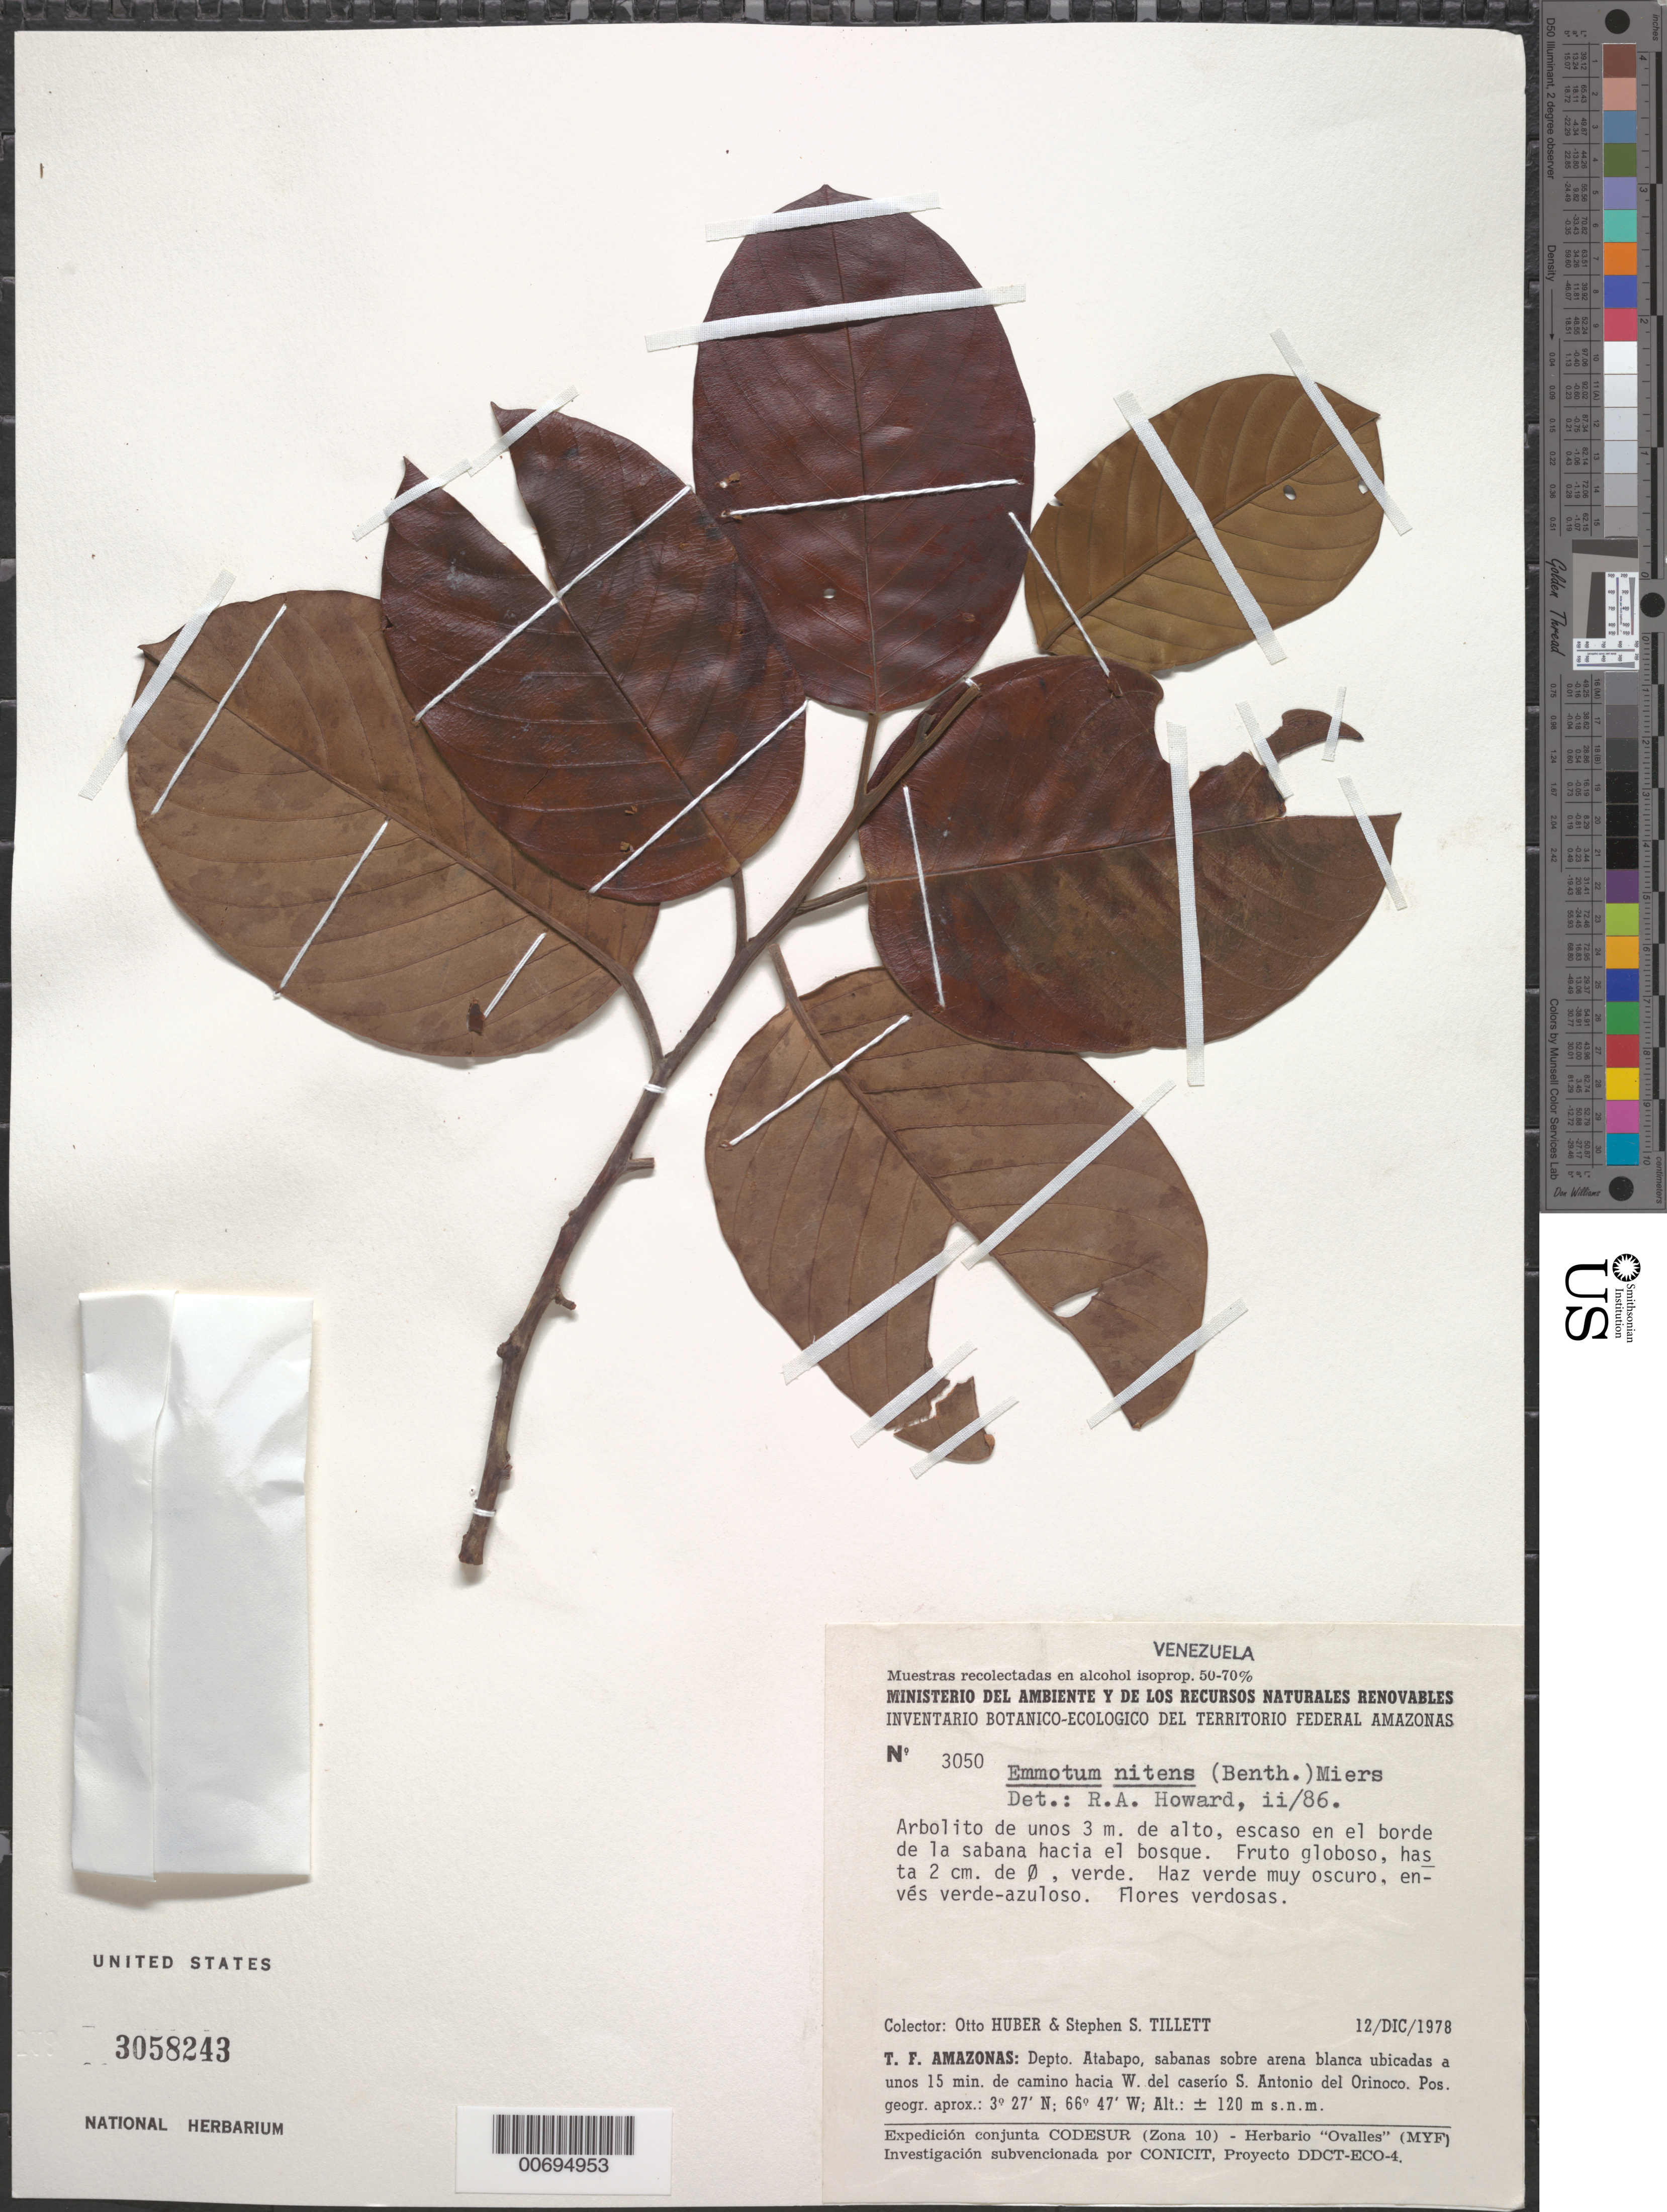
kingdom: Plantae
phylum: Tracheophyta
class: Magnoliopsida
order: Metteniusales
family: Metteniusaceae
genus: Emmotum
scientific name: Emmotum nitens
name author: Desv. ex Ham.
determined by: Howard, R. A.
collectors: O. Huber & S. S. Tillett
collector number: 3050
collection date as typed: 12-Dec-78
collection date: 1978-12-12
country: Venezuela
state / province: Amazonas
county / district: Atabapo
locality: S. Antonio del Orinoco, 15 min. de camino hacia W del caserío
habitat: Savanna border, along forest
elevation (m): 120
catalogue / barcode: US 3058243